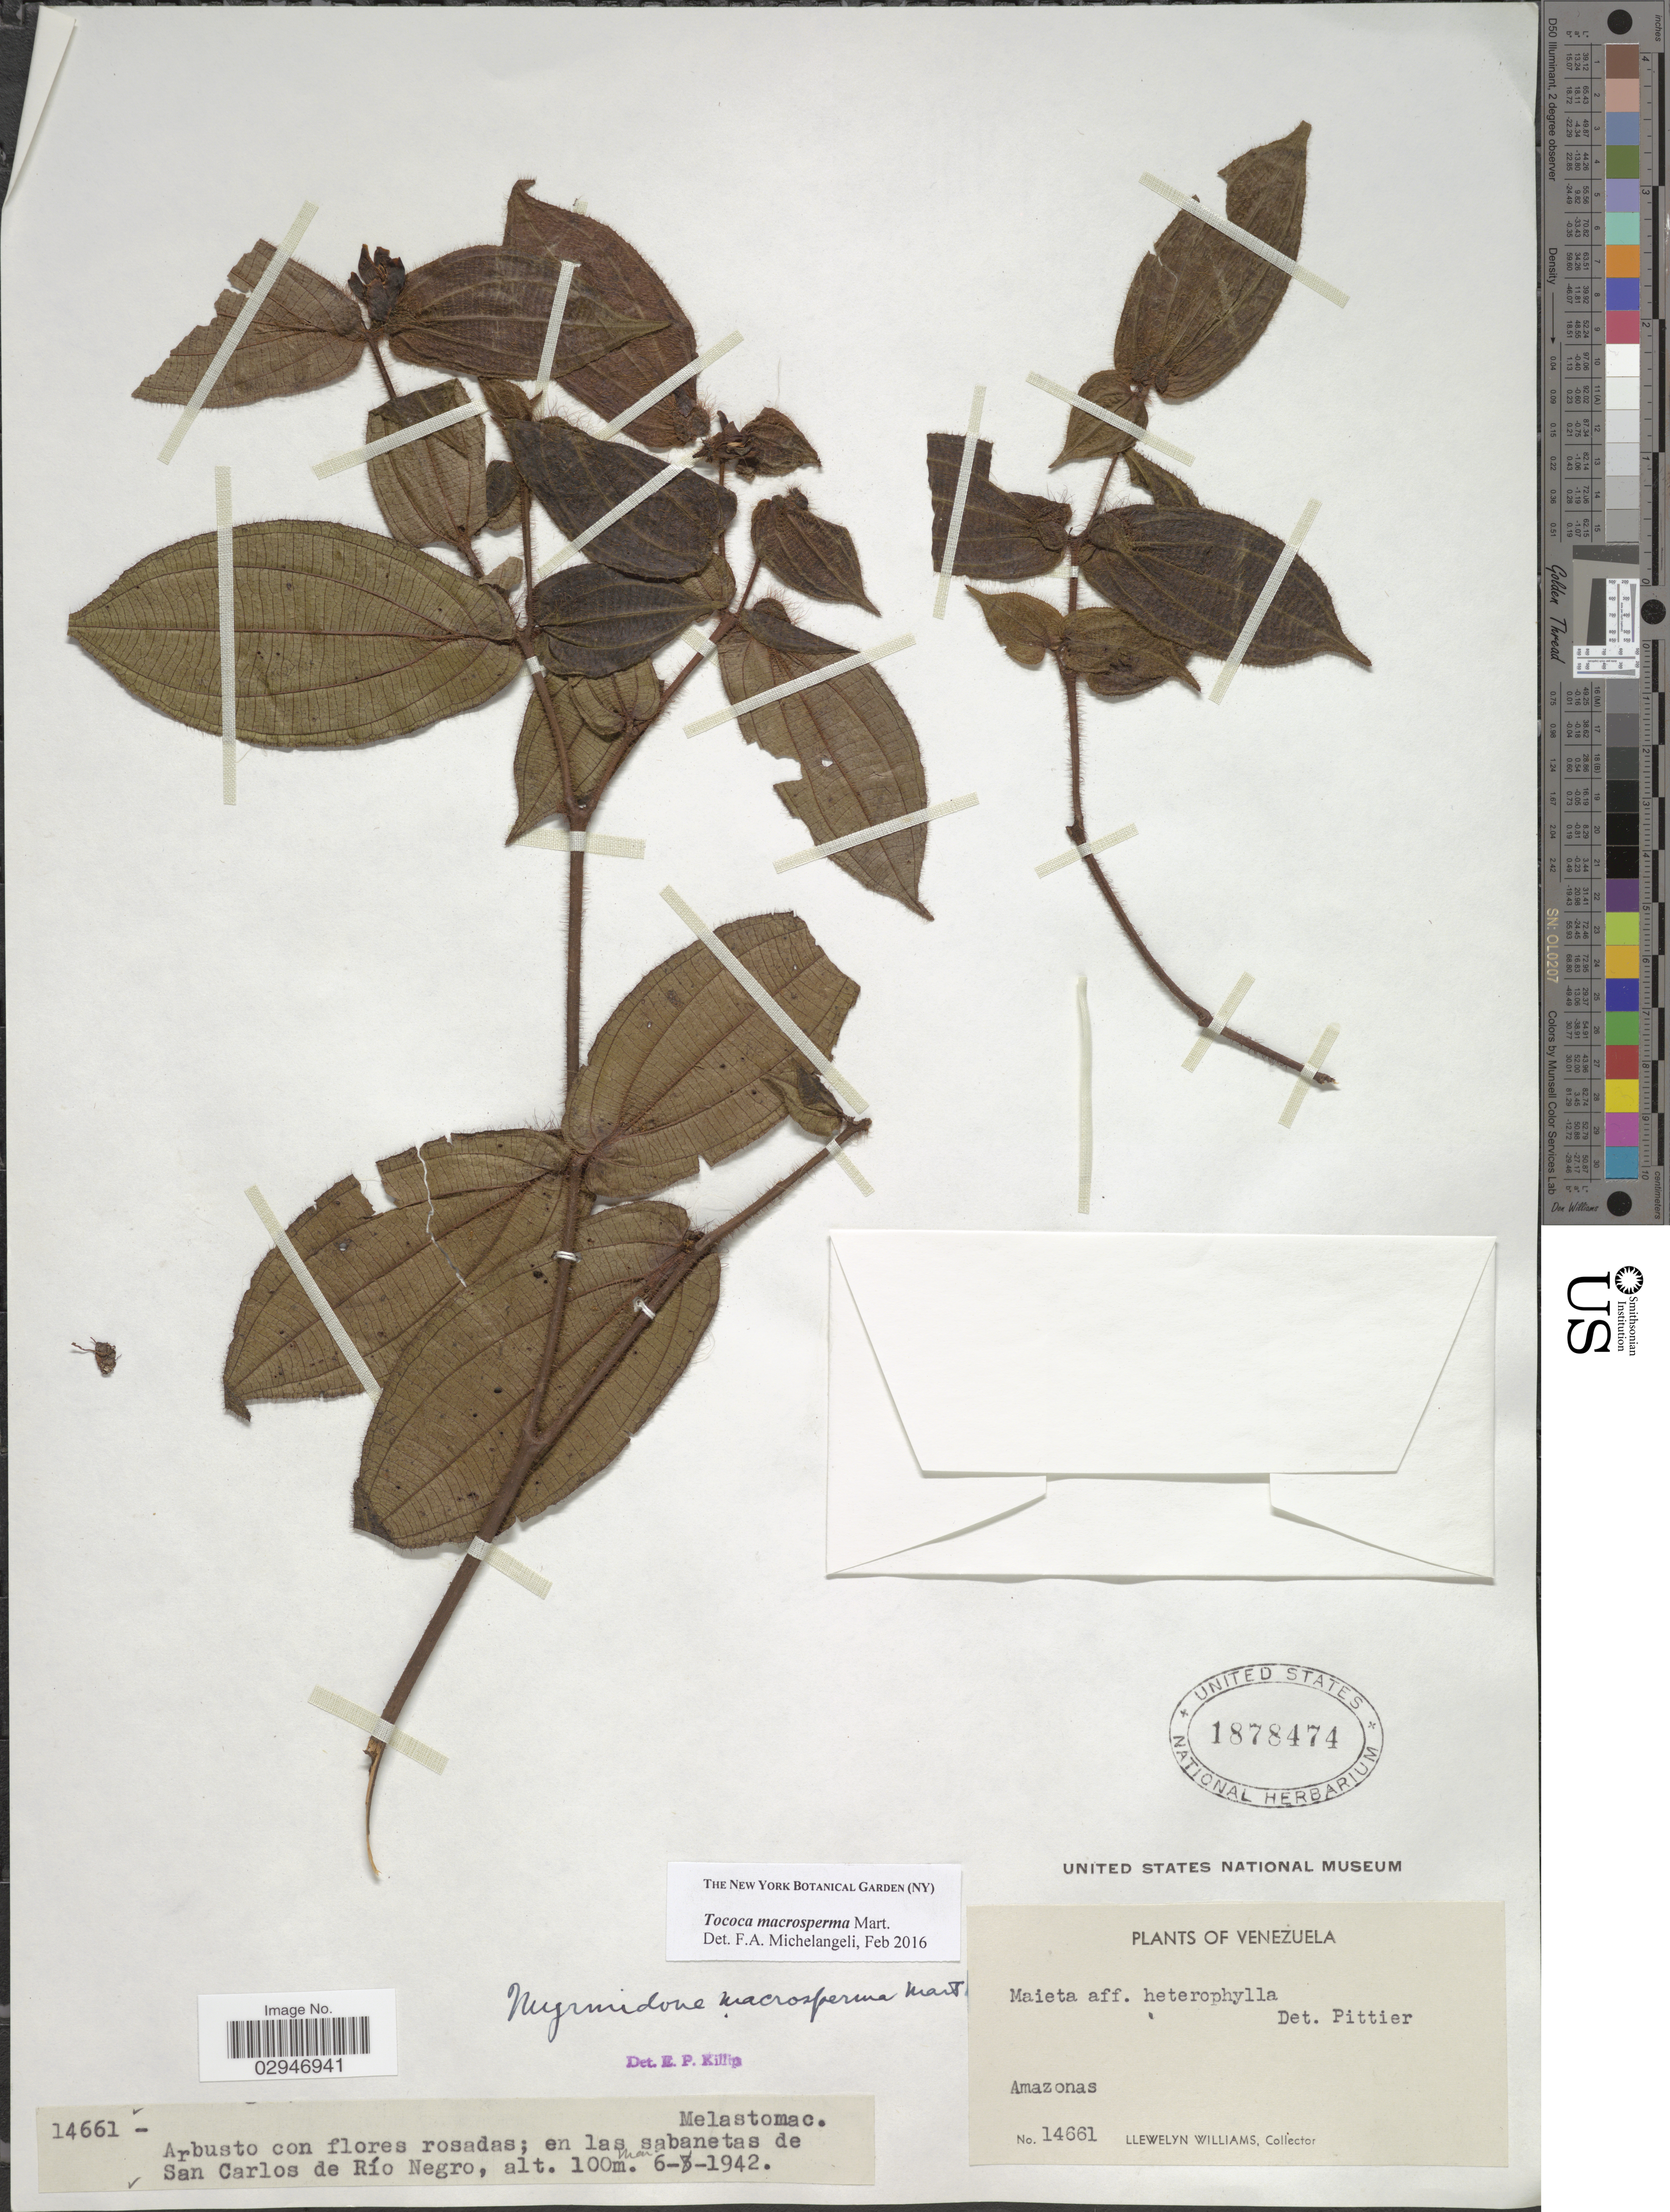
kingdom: Plantae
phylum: Tracheophyta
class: Magnoliopsida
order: Myrtales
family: Melastomataceae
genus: Tococa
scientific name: Tococa macrosperma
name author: Mart.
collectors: Ll. Williams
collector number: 14661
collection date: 1942-03-06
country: Venezuela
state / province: Amazonas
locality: En las sabanetas de San Carlos de Río Negro.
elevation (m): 100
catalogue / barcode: US 1878474